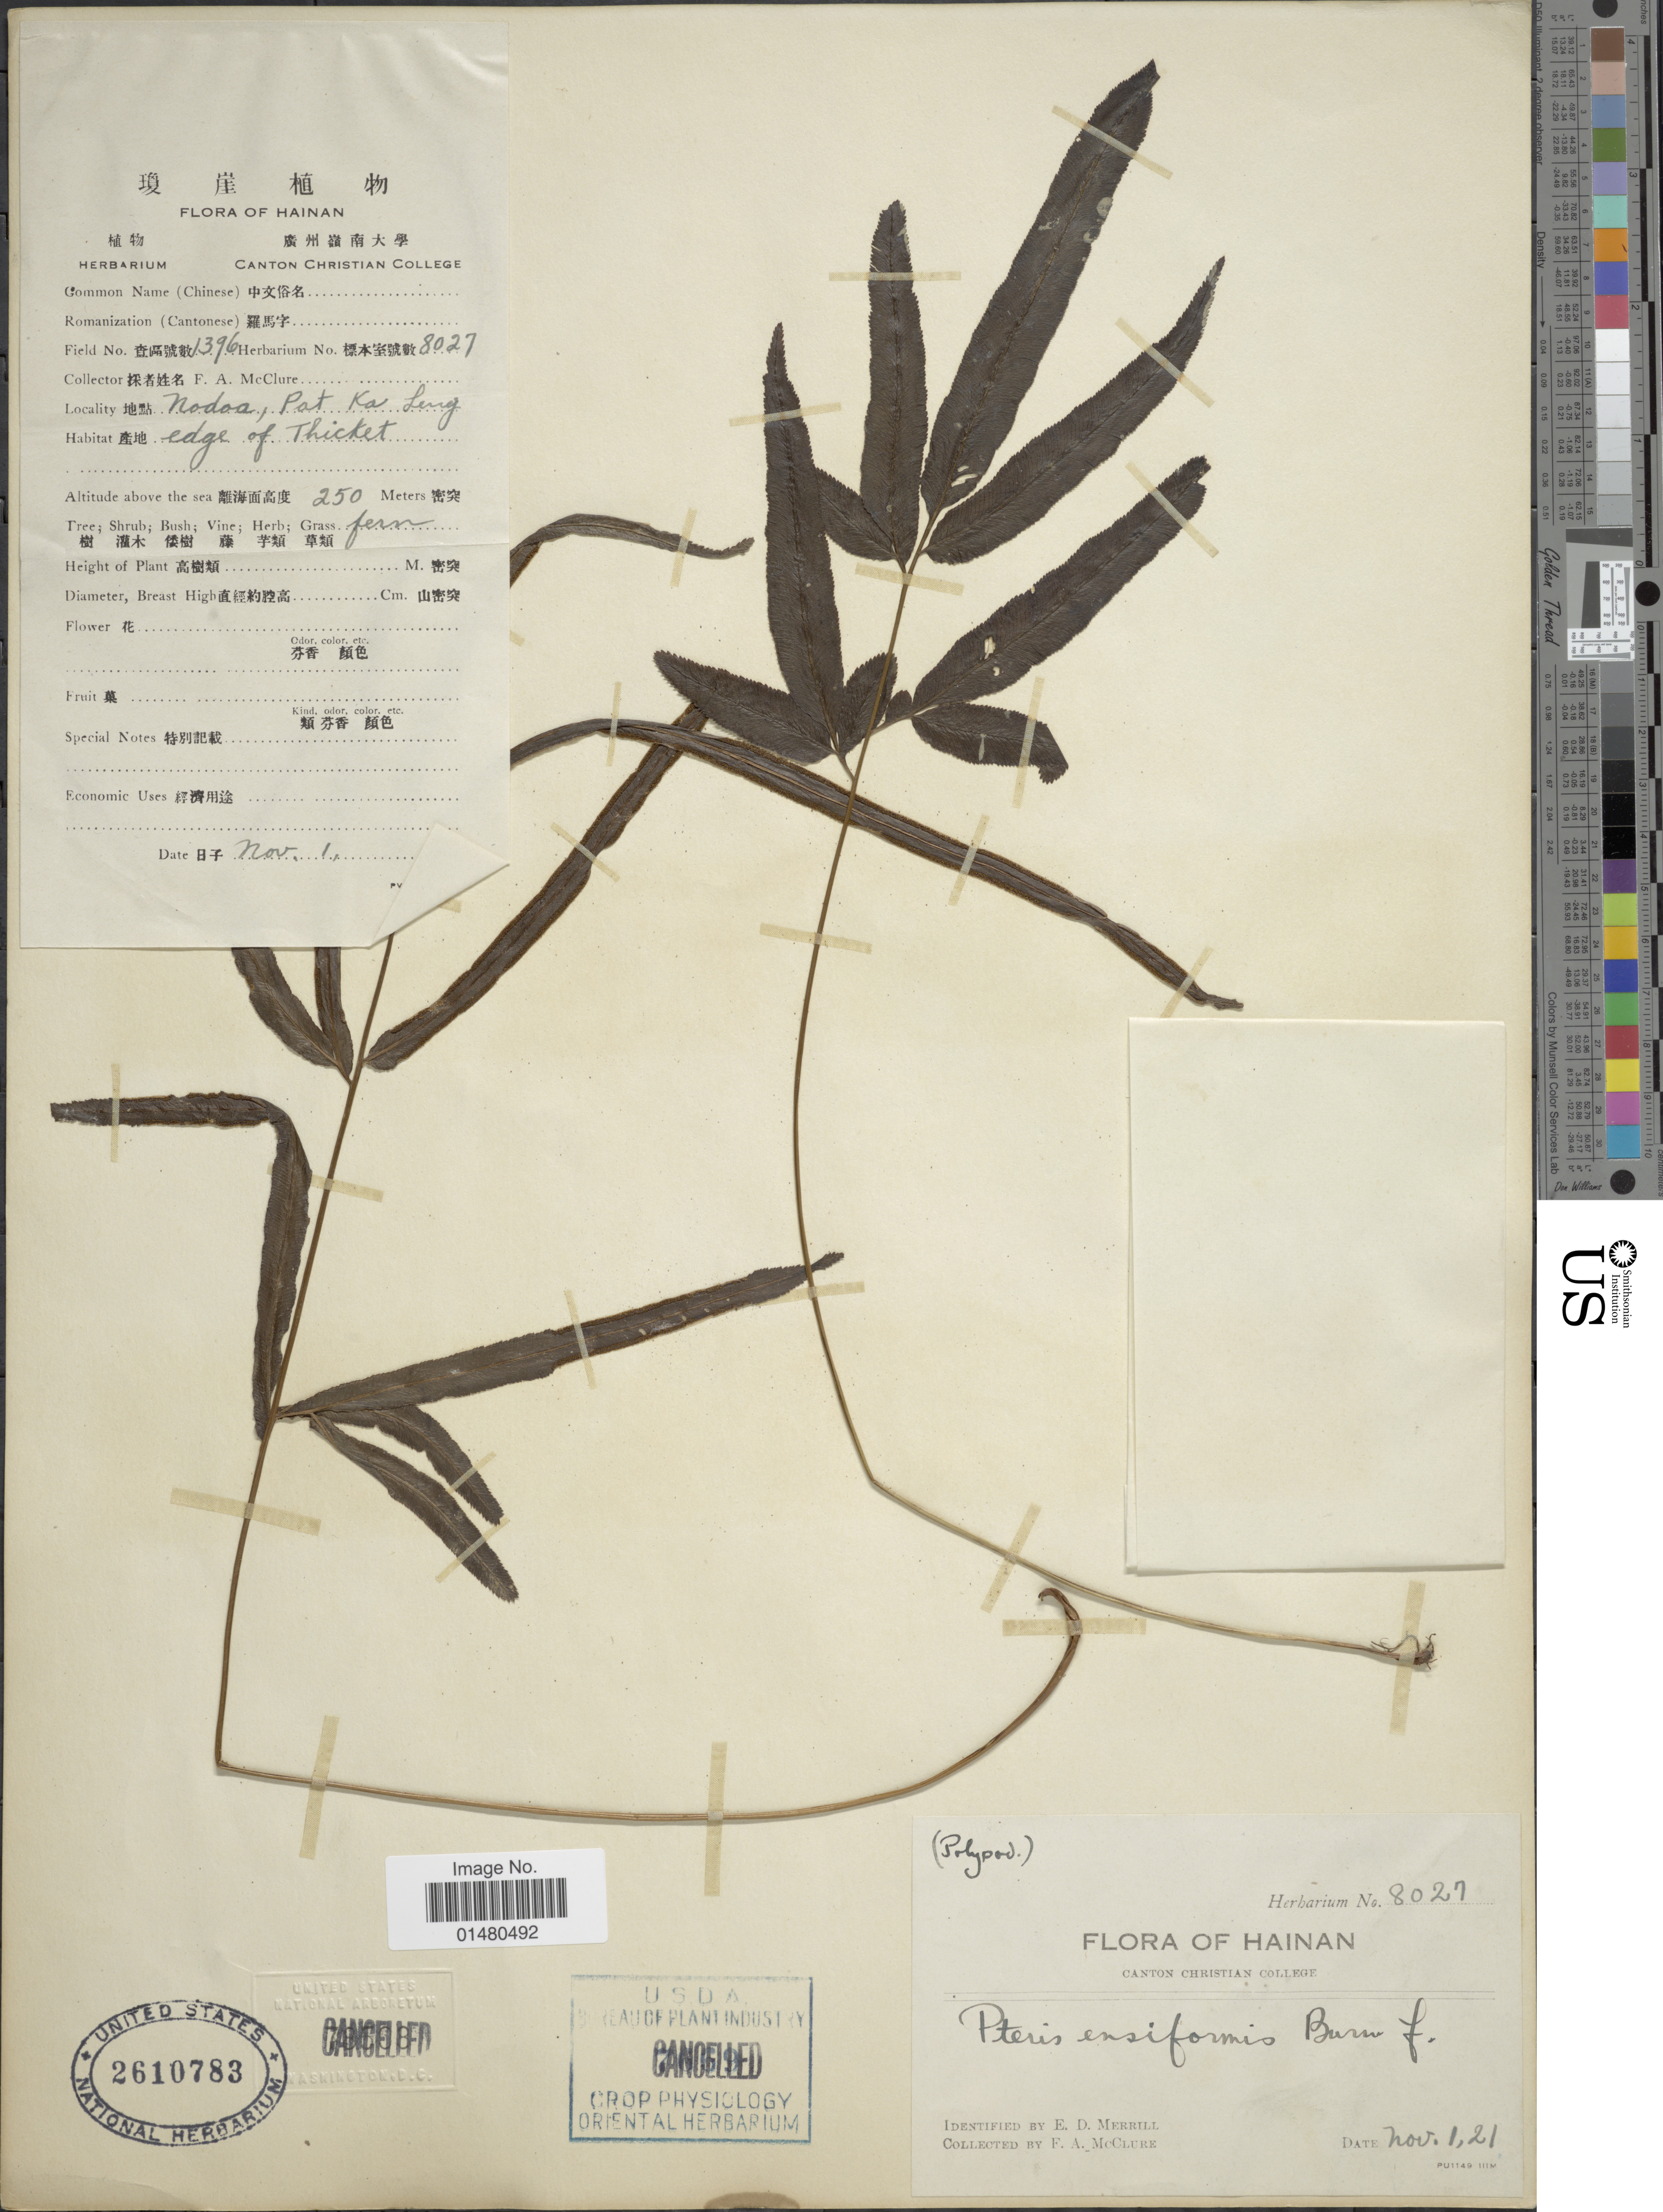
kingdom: Plantae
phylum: Tracheophyta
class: Polypodiopsida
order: Polypodiales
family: Pteridaceae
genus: Pteris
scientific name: Pteris ensiformis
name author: Burm. f.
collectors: F. A. McClure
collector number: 1396/8027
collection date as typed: Transcribed d/m/y: 1/11/21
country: China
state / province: Hainan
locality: Nodoa, Pat Ka LOng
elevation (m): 250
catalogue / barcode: US 2610783